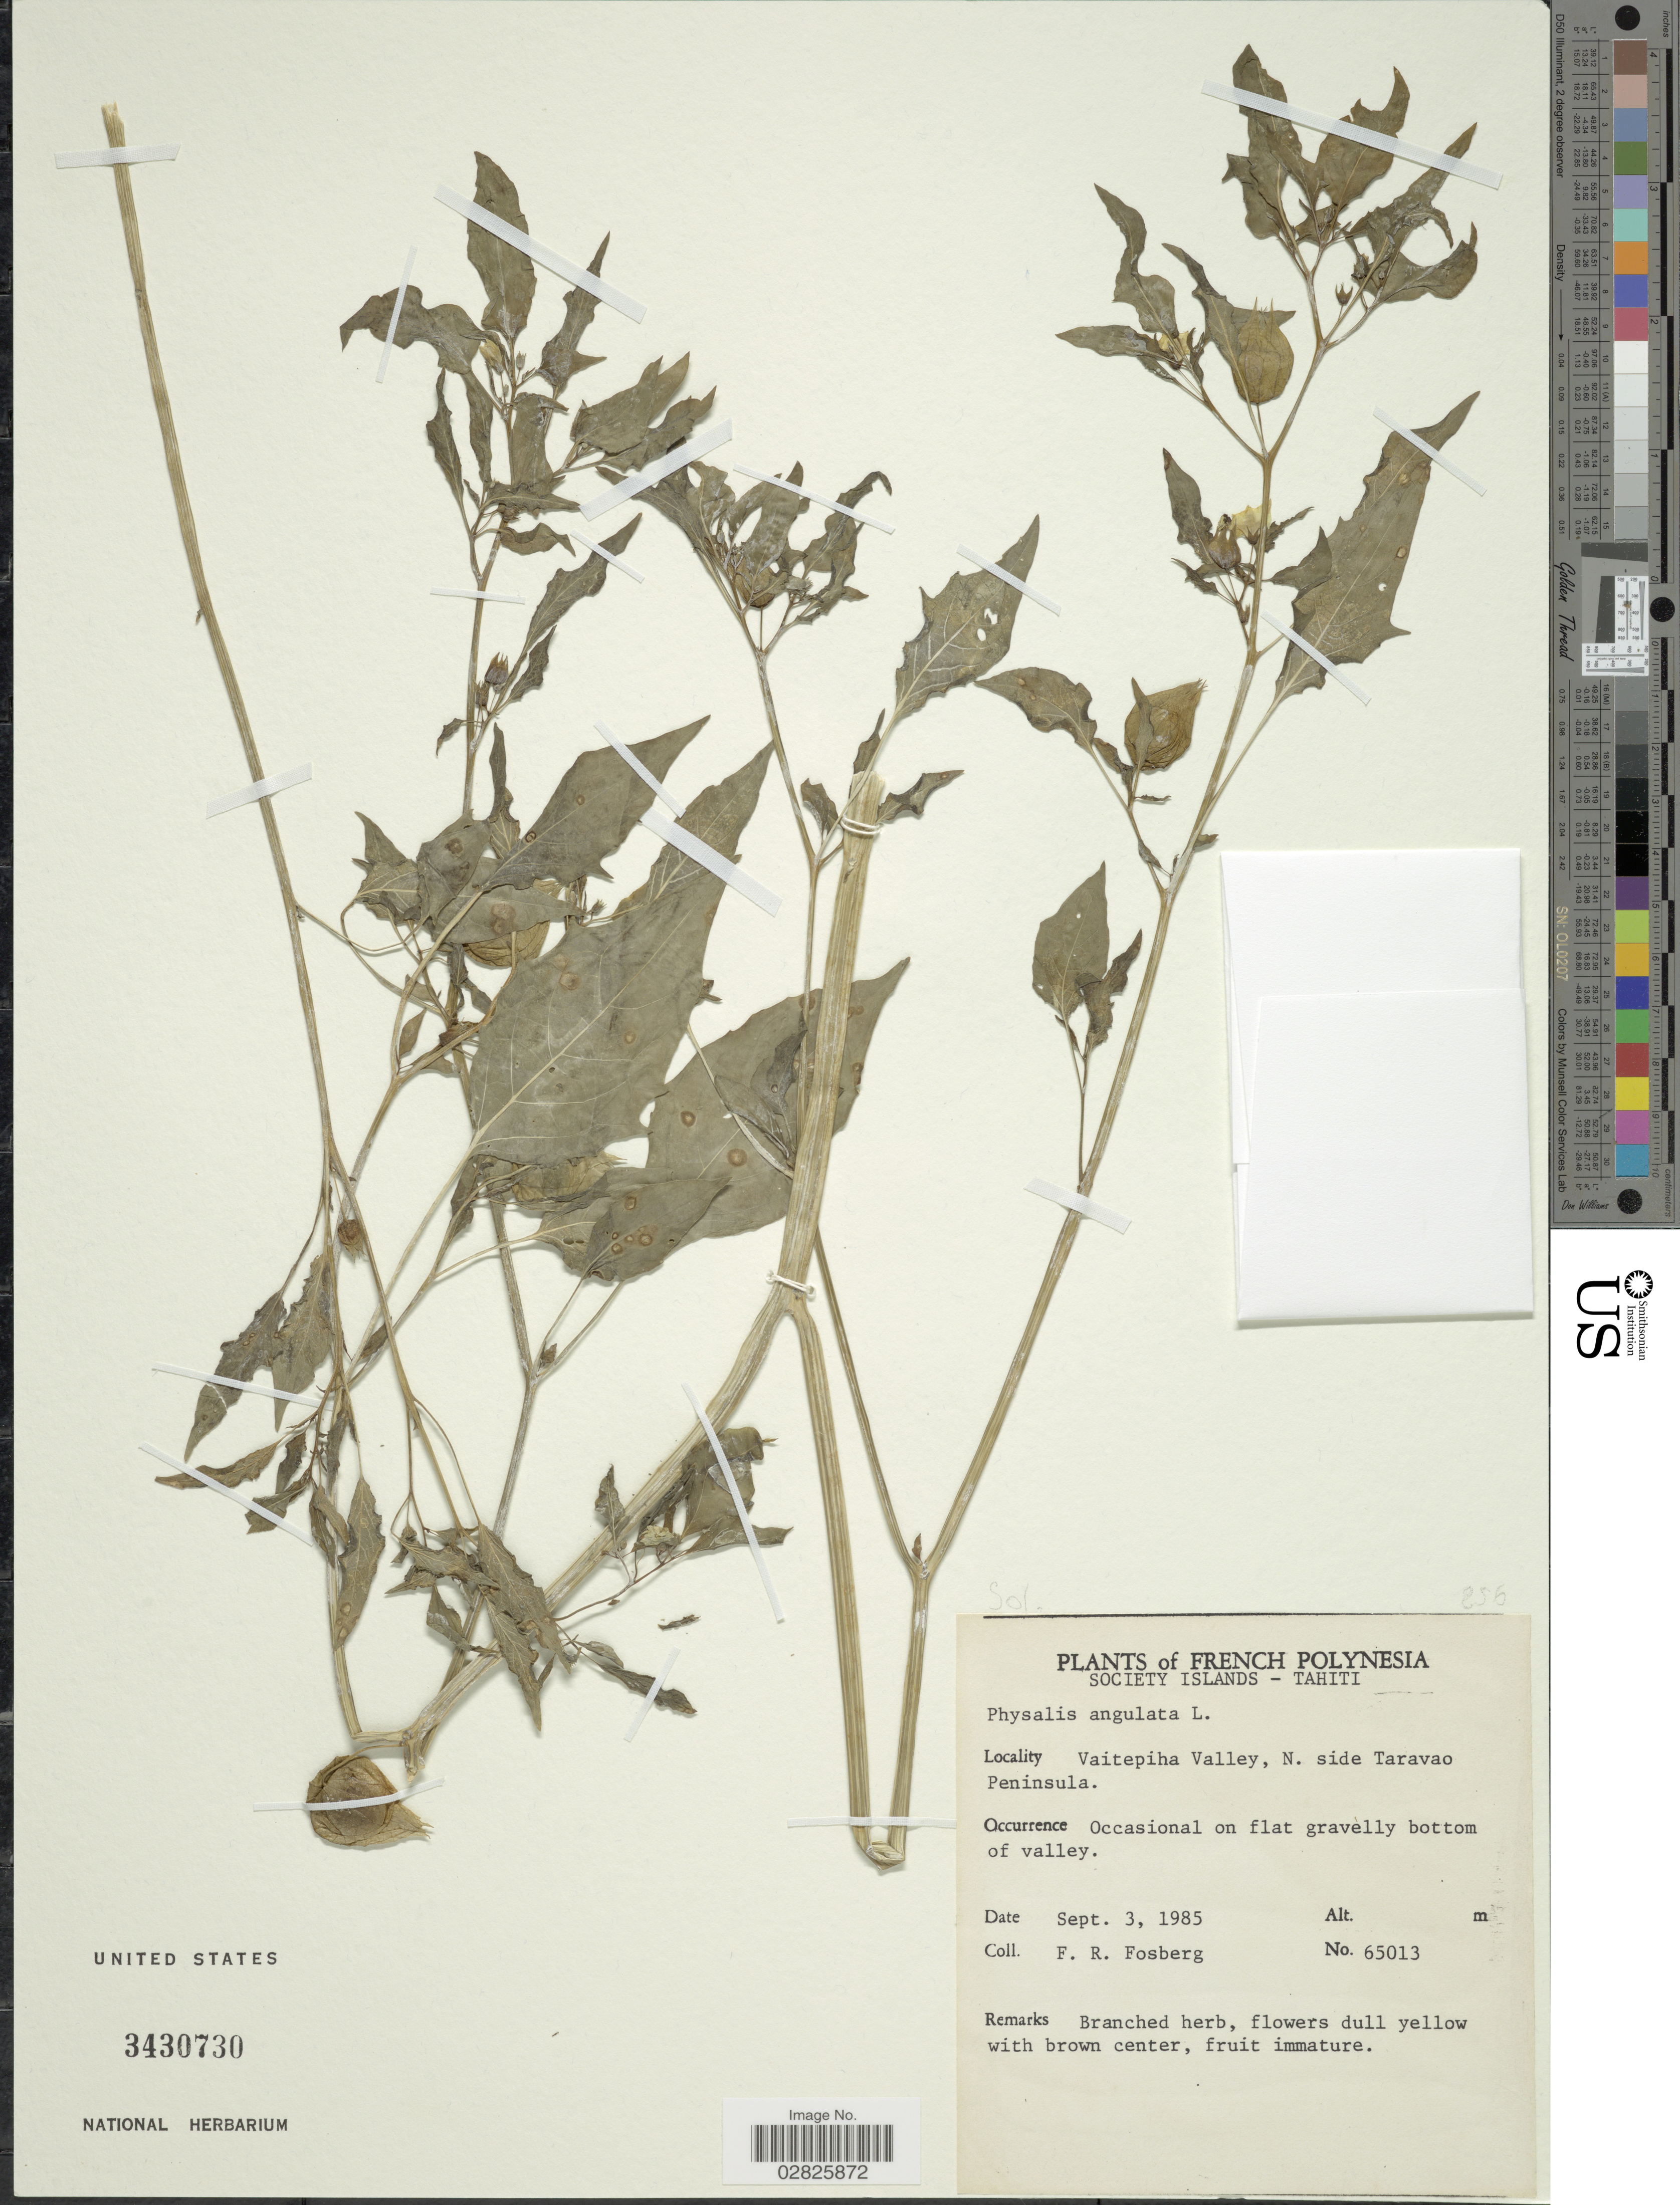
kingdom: Plantae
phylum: Tracheophyta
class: Magnoliopsida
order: Solanales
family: Solanaceae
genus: Physalis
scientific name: Physalis angulata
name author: L.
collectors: F. R. Fosberg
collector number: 65013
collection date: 1985-09-03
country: French Polynesia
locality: Society Islands - Tahiti. Vaitepiha Valley, N. side Taravao Peninsula.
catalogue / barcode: US 3430730